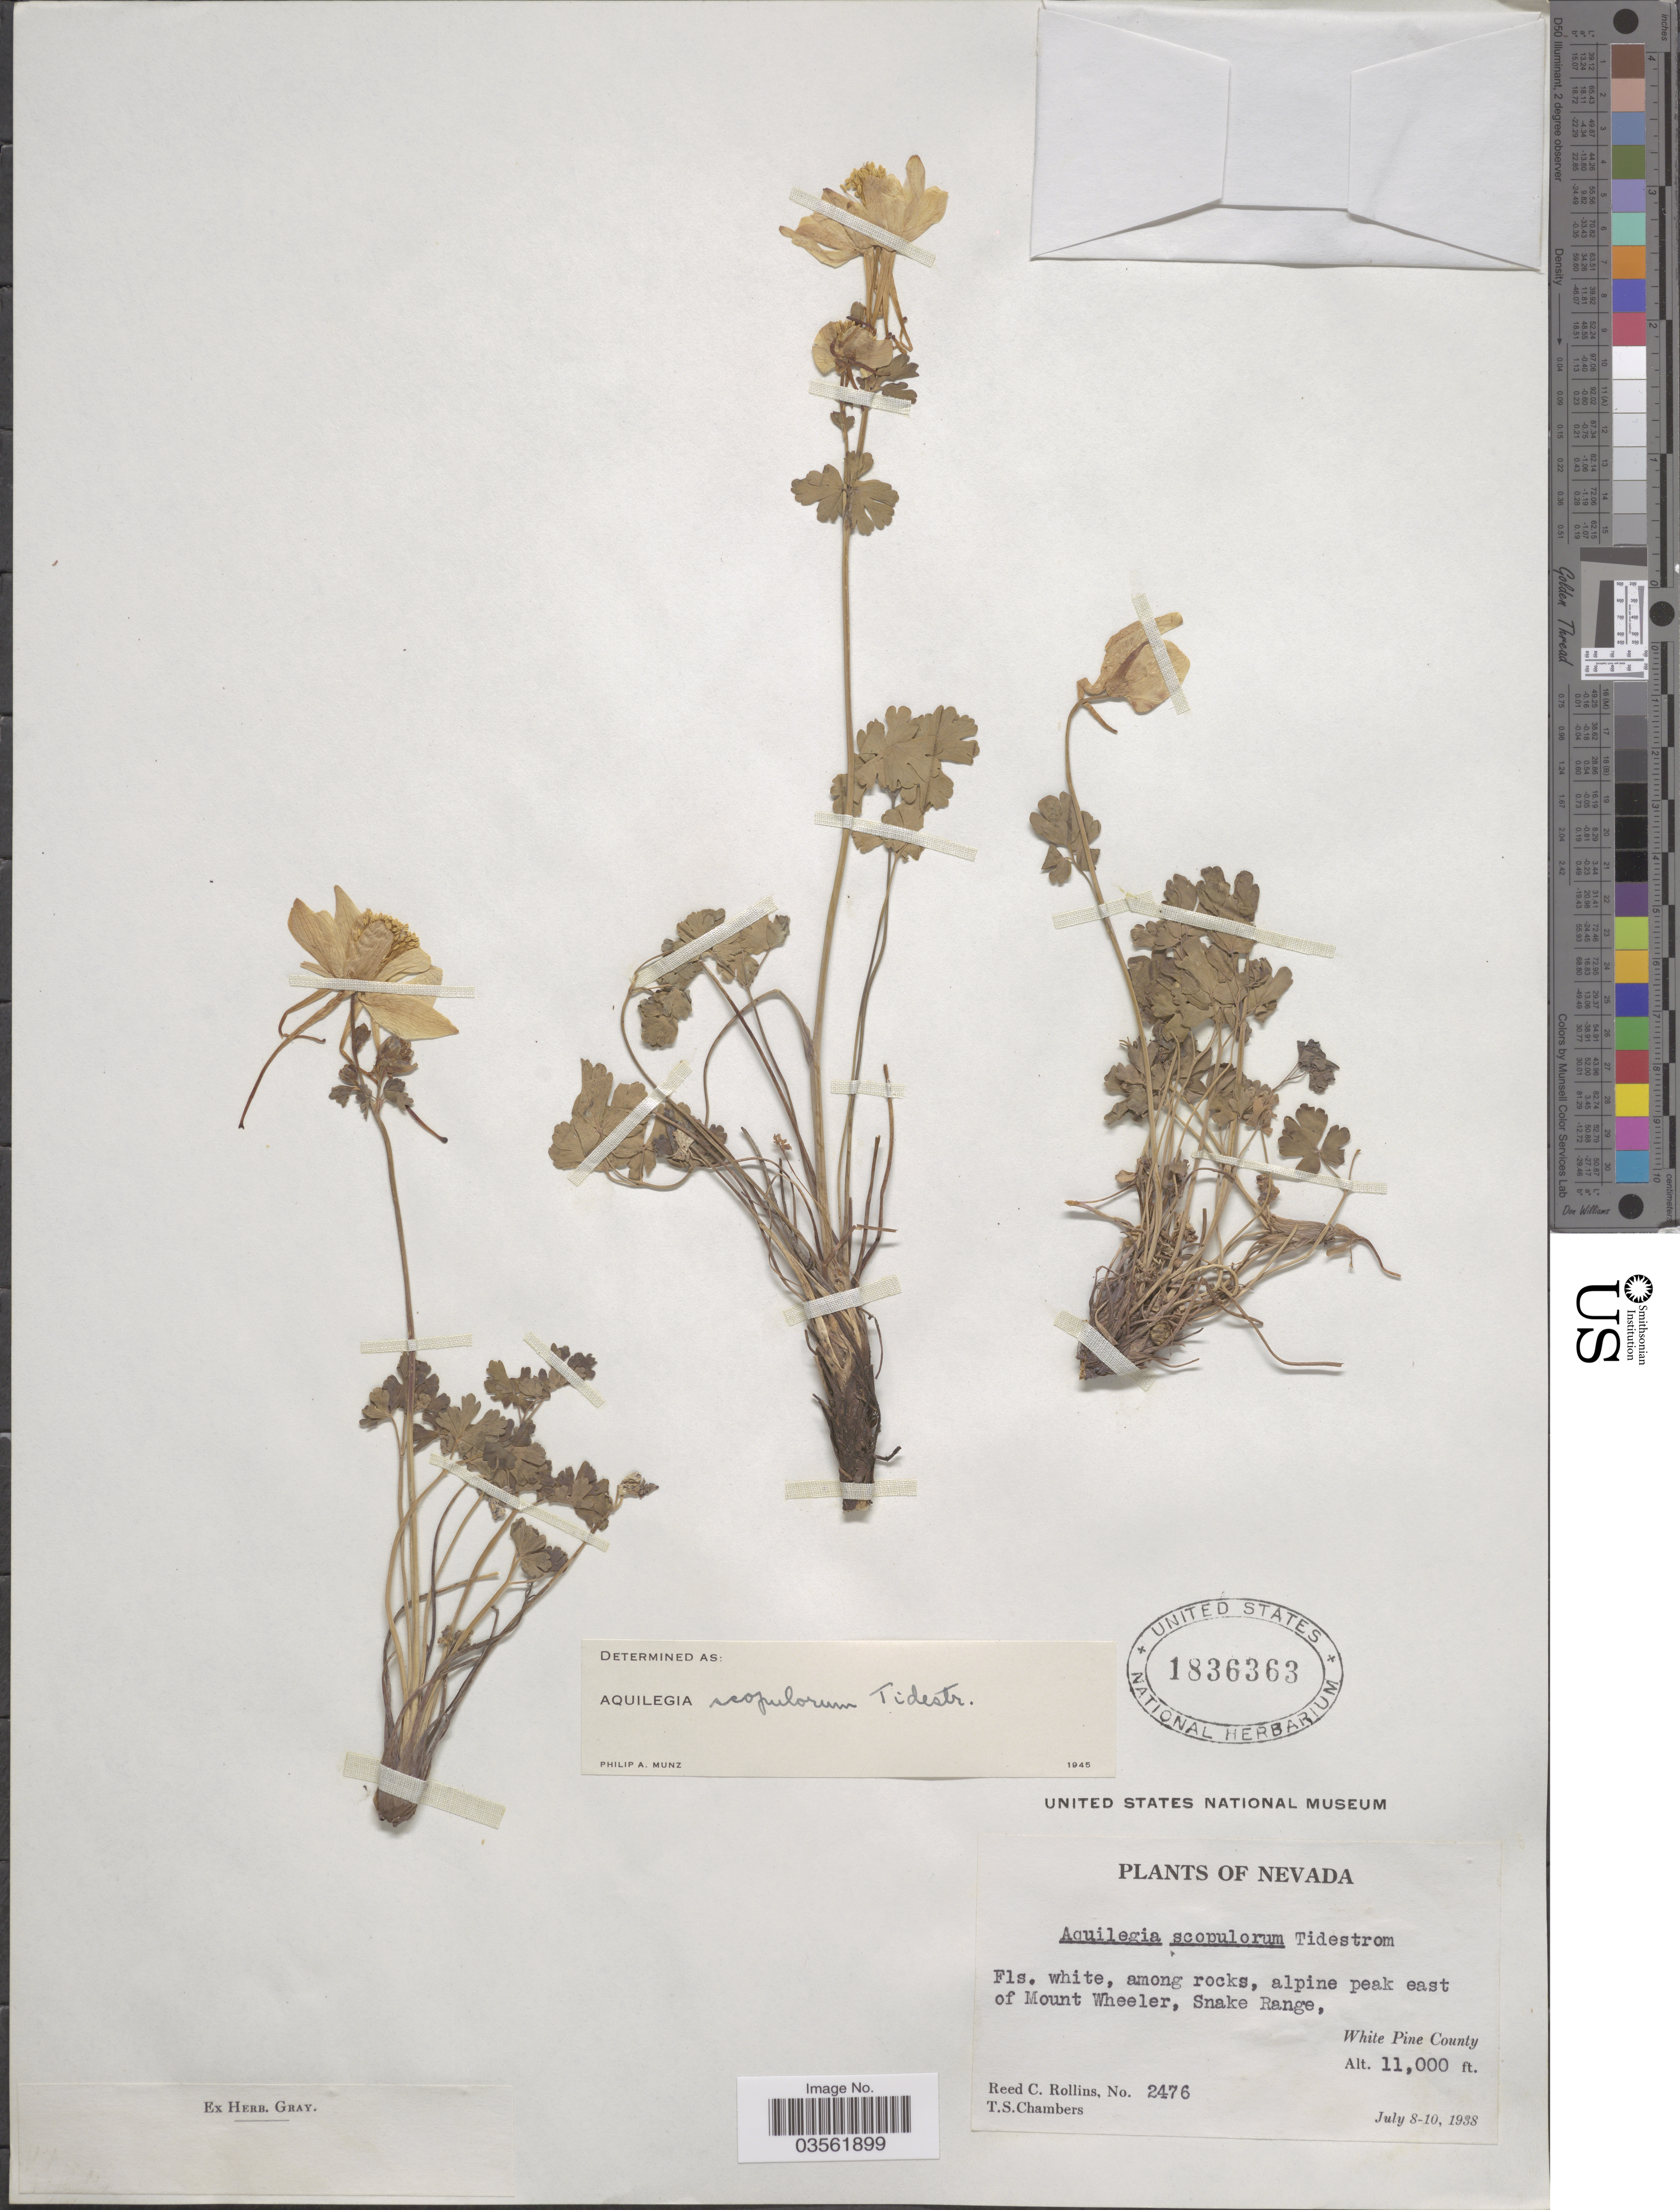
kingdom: Plantae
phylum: Tracheophyta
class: Magnoliopsida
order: Ranunculales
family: Ranunculaceae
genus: Aquilegia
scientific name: Aquilegia scopulorum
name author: Tidestr.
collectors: R. C. Rollins & T. Chambers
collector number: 2476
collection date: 1938-07-08/1938-07-10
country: United States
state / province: Nevada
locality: Among rocks, alpine peak east of Mount Wheeler, Snake Range. White Pine County.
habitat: among rocks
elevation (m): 3353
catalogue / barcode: US 1836363